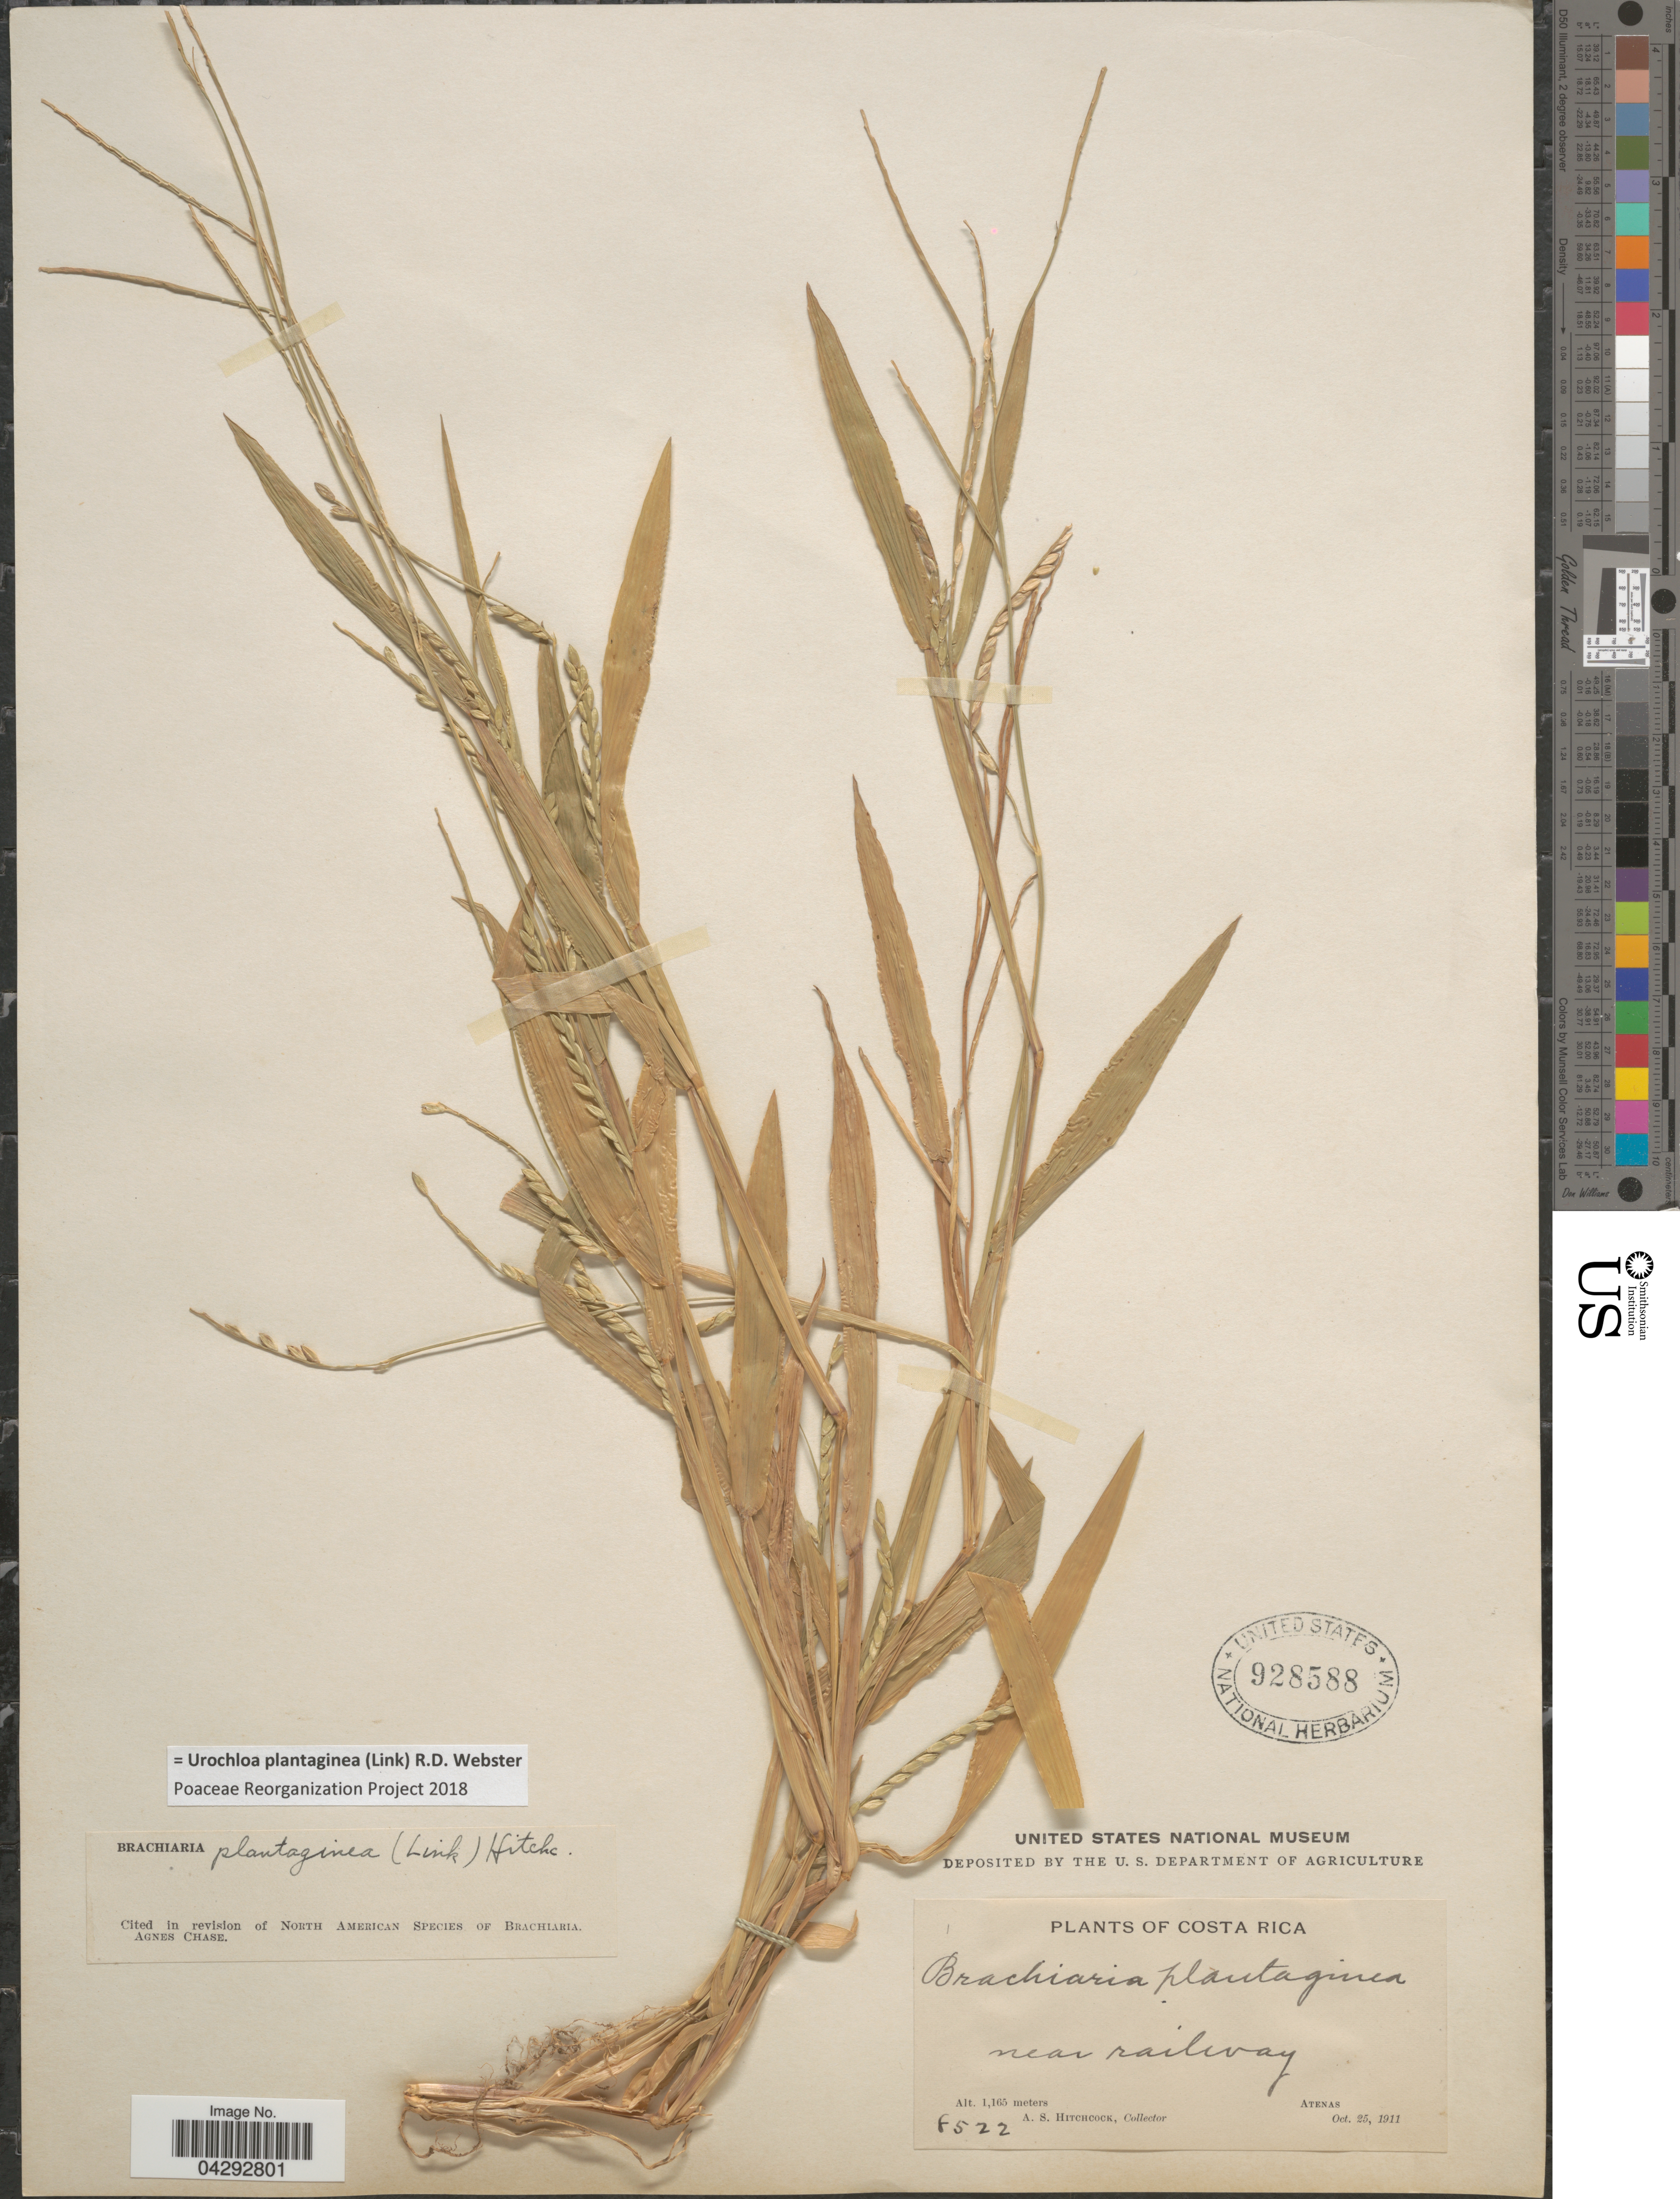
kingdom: Plantae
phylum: Tracheophyta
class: Liliopsida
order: Poales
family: Poaceae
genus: Urochloa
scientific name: Urochloa plantaginea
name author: (Link) R.D. Webster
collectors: A. S. Hitchcock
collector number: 8522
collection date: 1911-10-25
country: Costa Rica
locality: Near railway. Atenas.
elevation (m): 1165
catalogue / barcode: US 928588